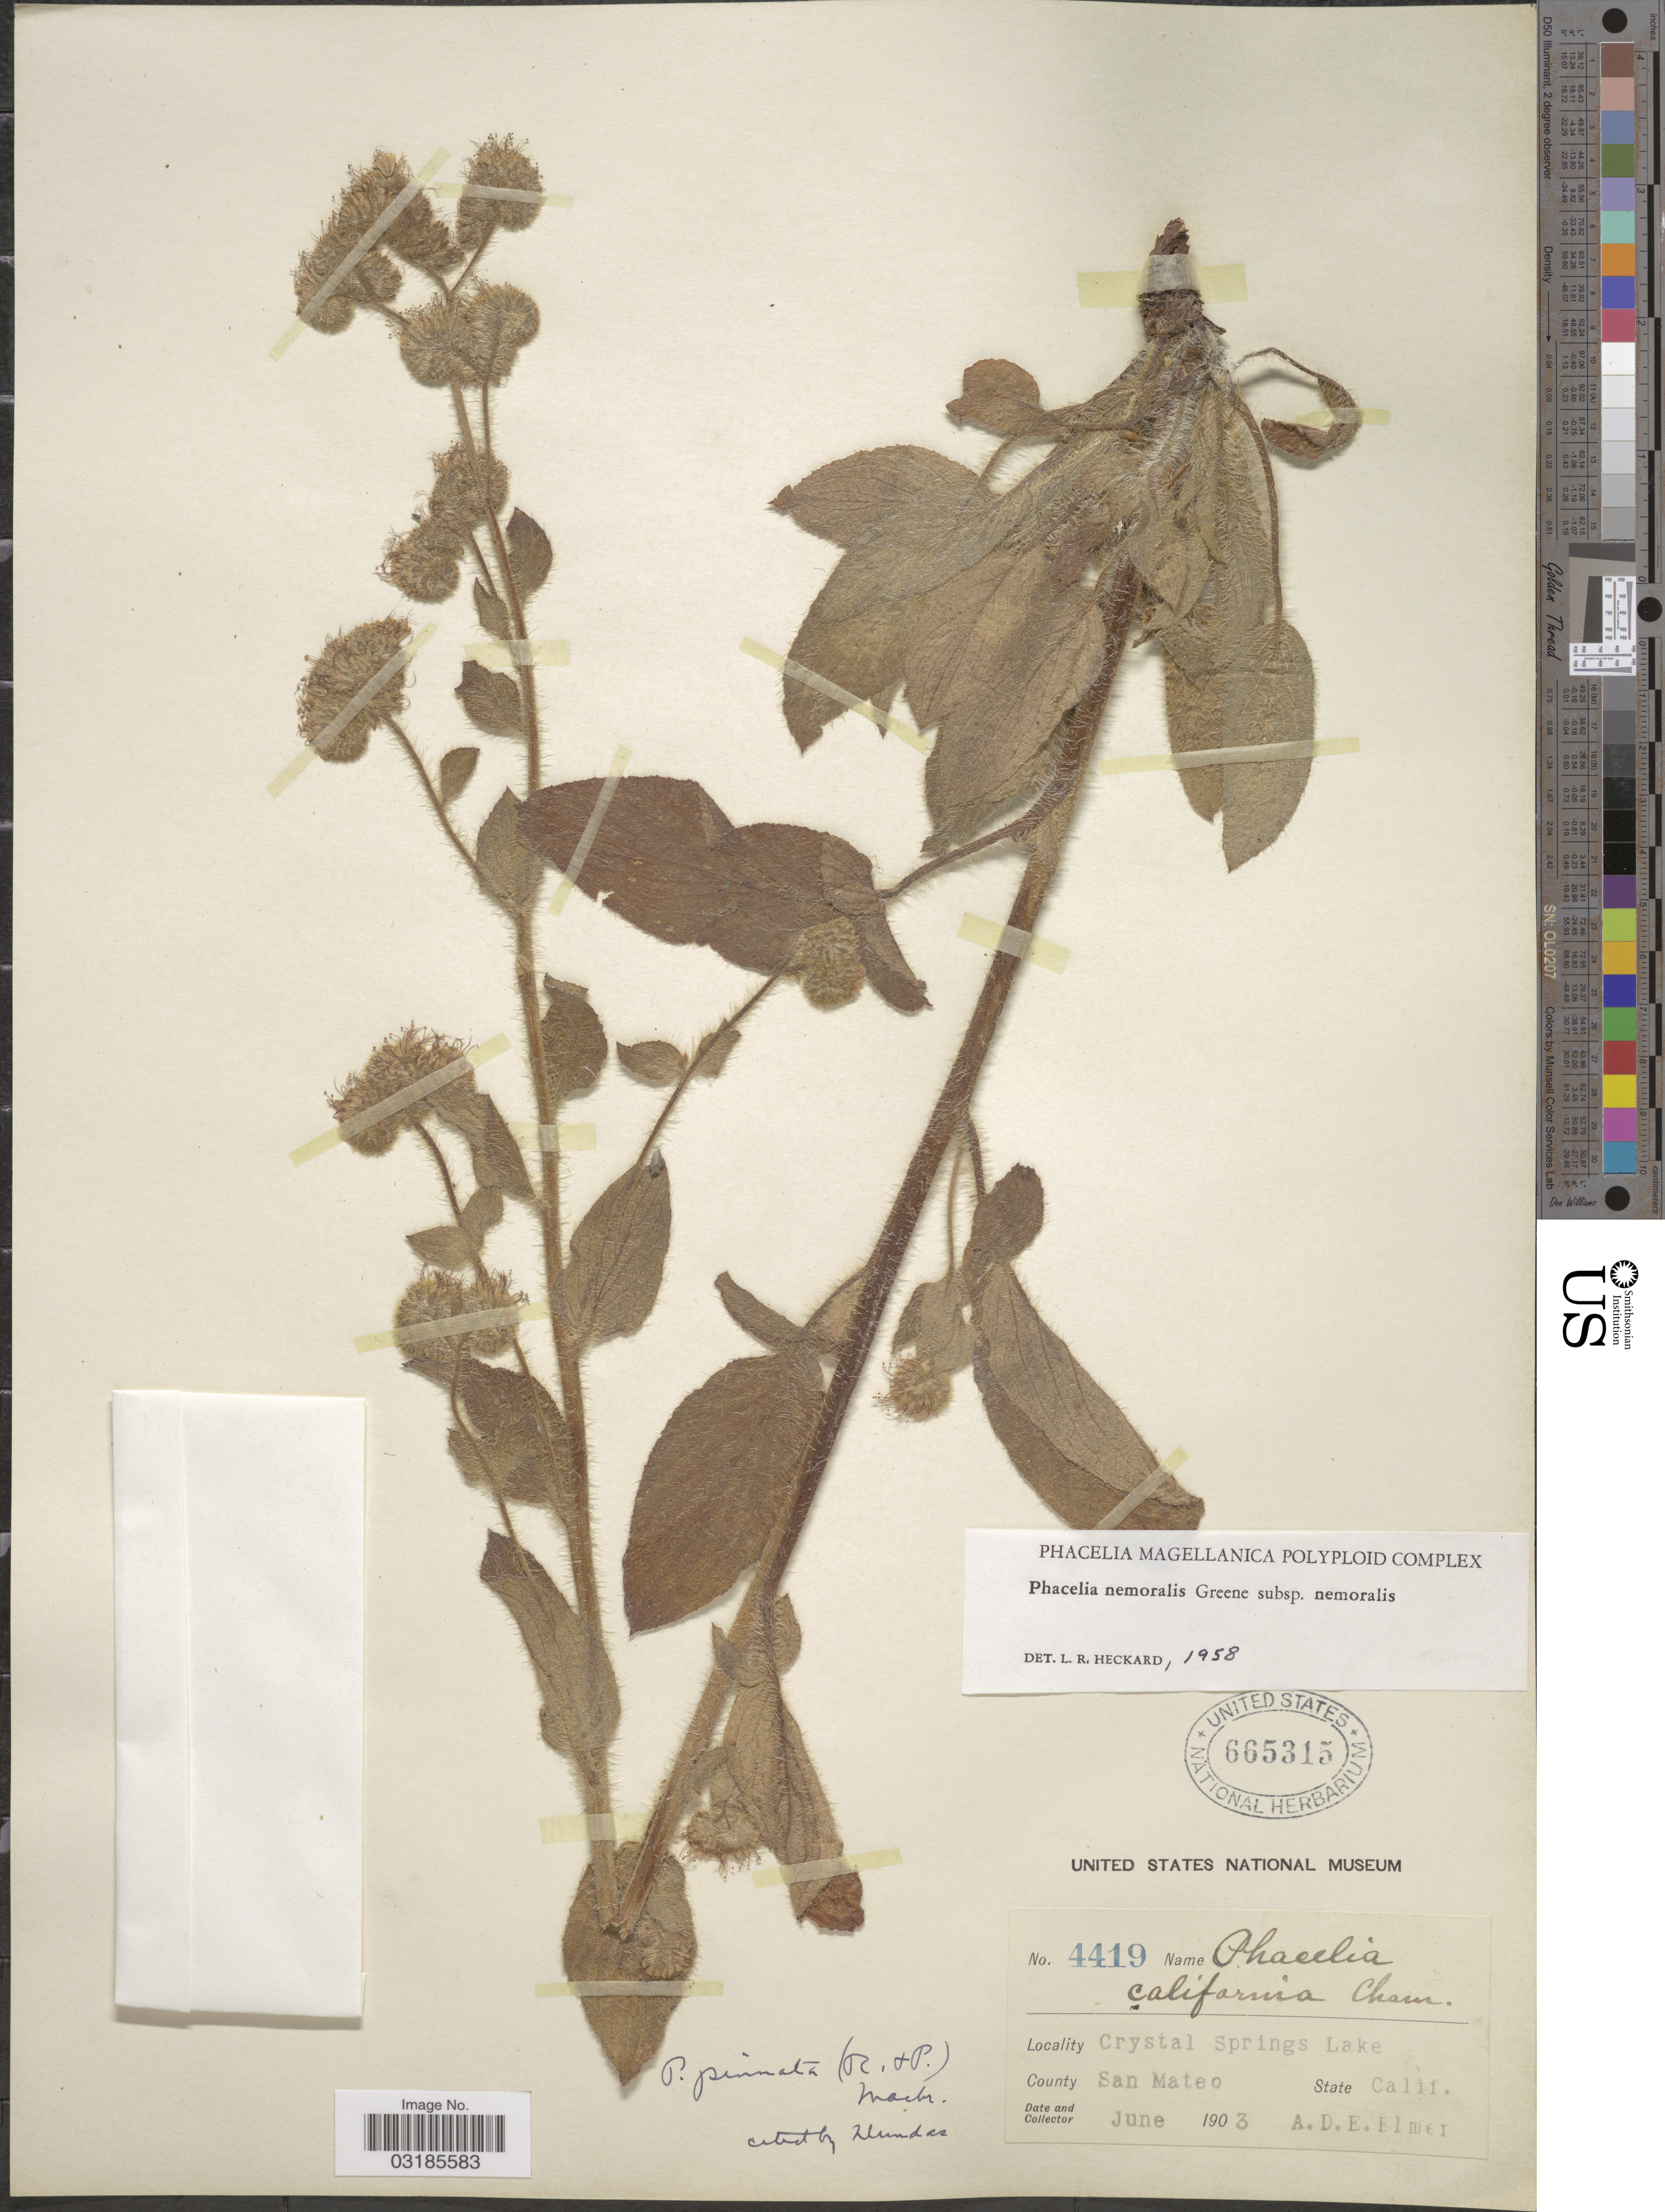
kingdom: Plantae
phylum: Tracheophyta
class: Magnoliopsida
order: Boraginales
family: Hydrophyllaceae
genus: Phacelia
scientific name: Phacelia nemoralis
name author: S.W. Greene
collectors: A. D. E. Elmer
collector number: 4419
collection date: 1903-06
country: United States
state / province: California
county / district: San Mateo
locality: Crystal Springs Lake, County San Mateo.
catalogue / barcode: US 665315